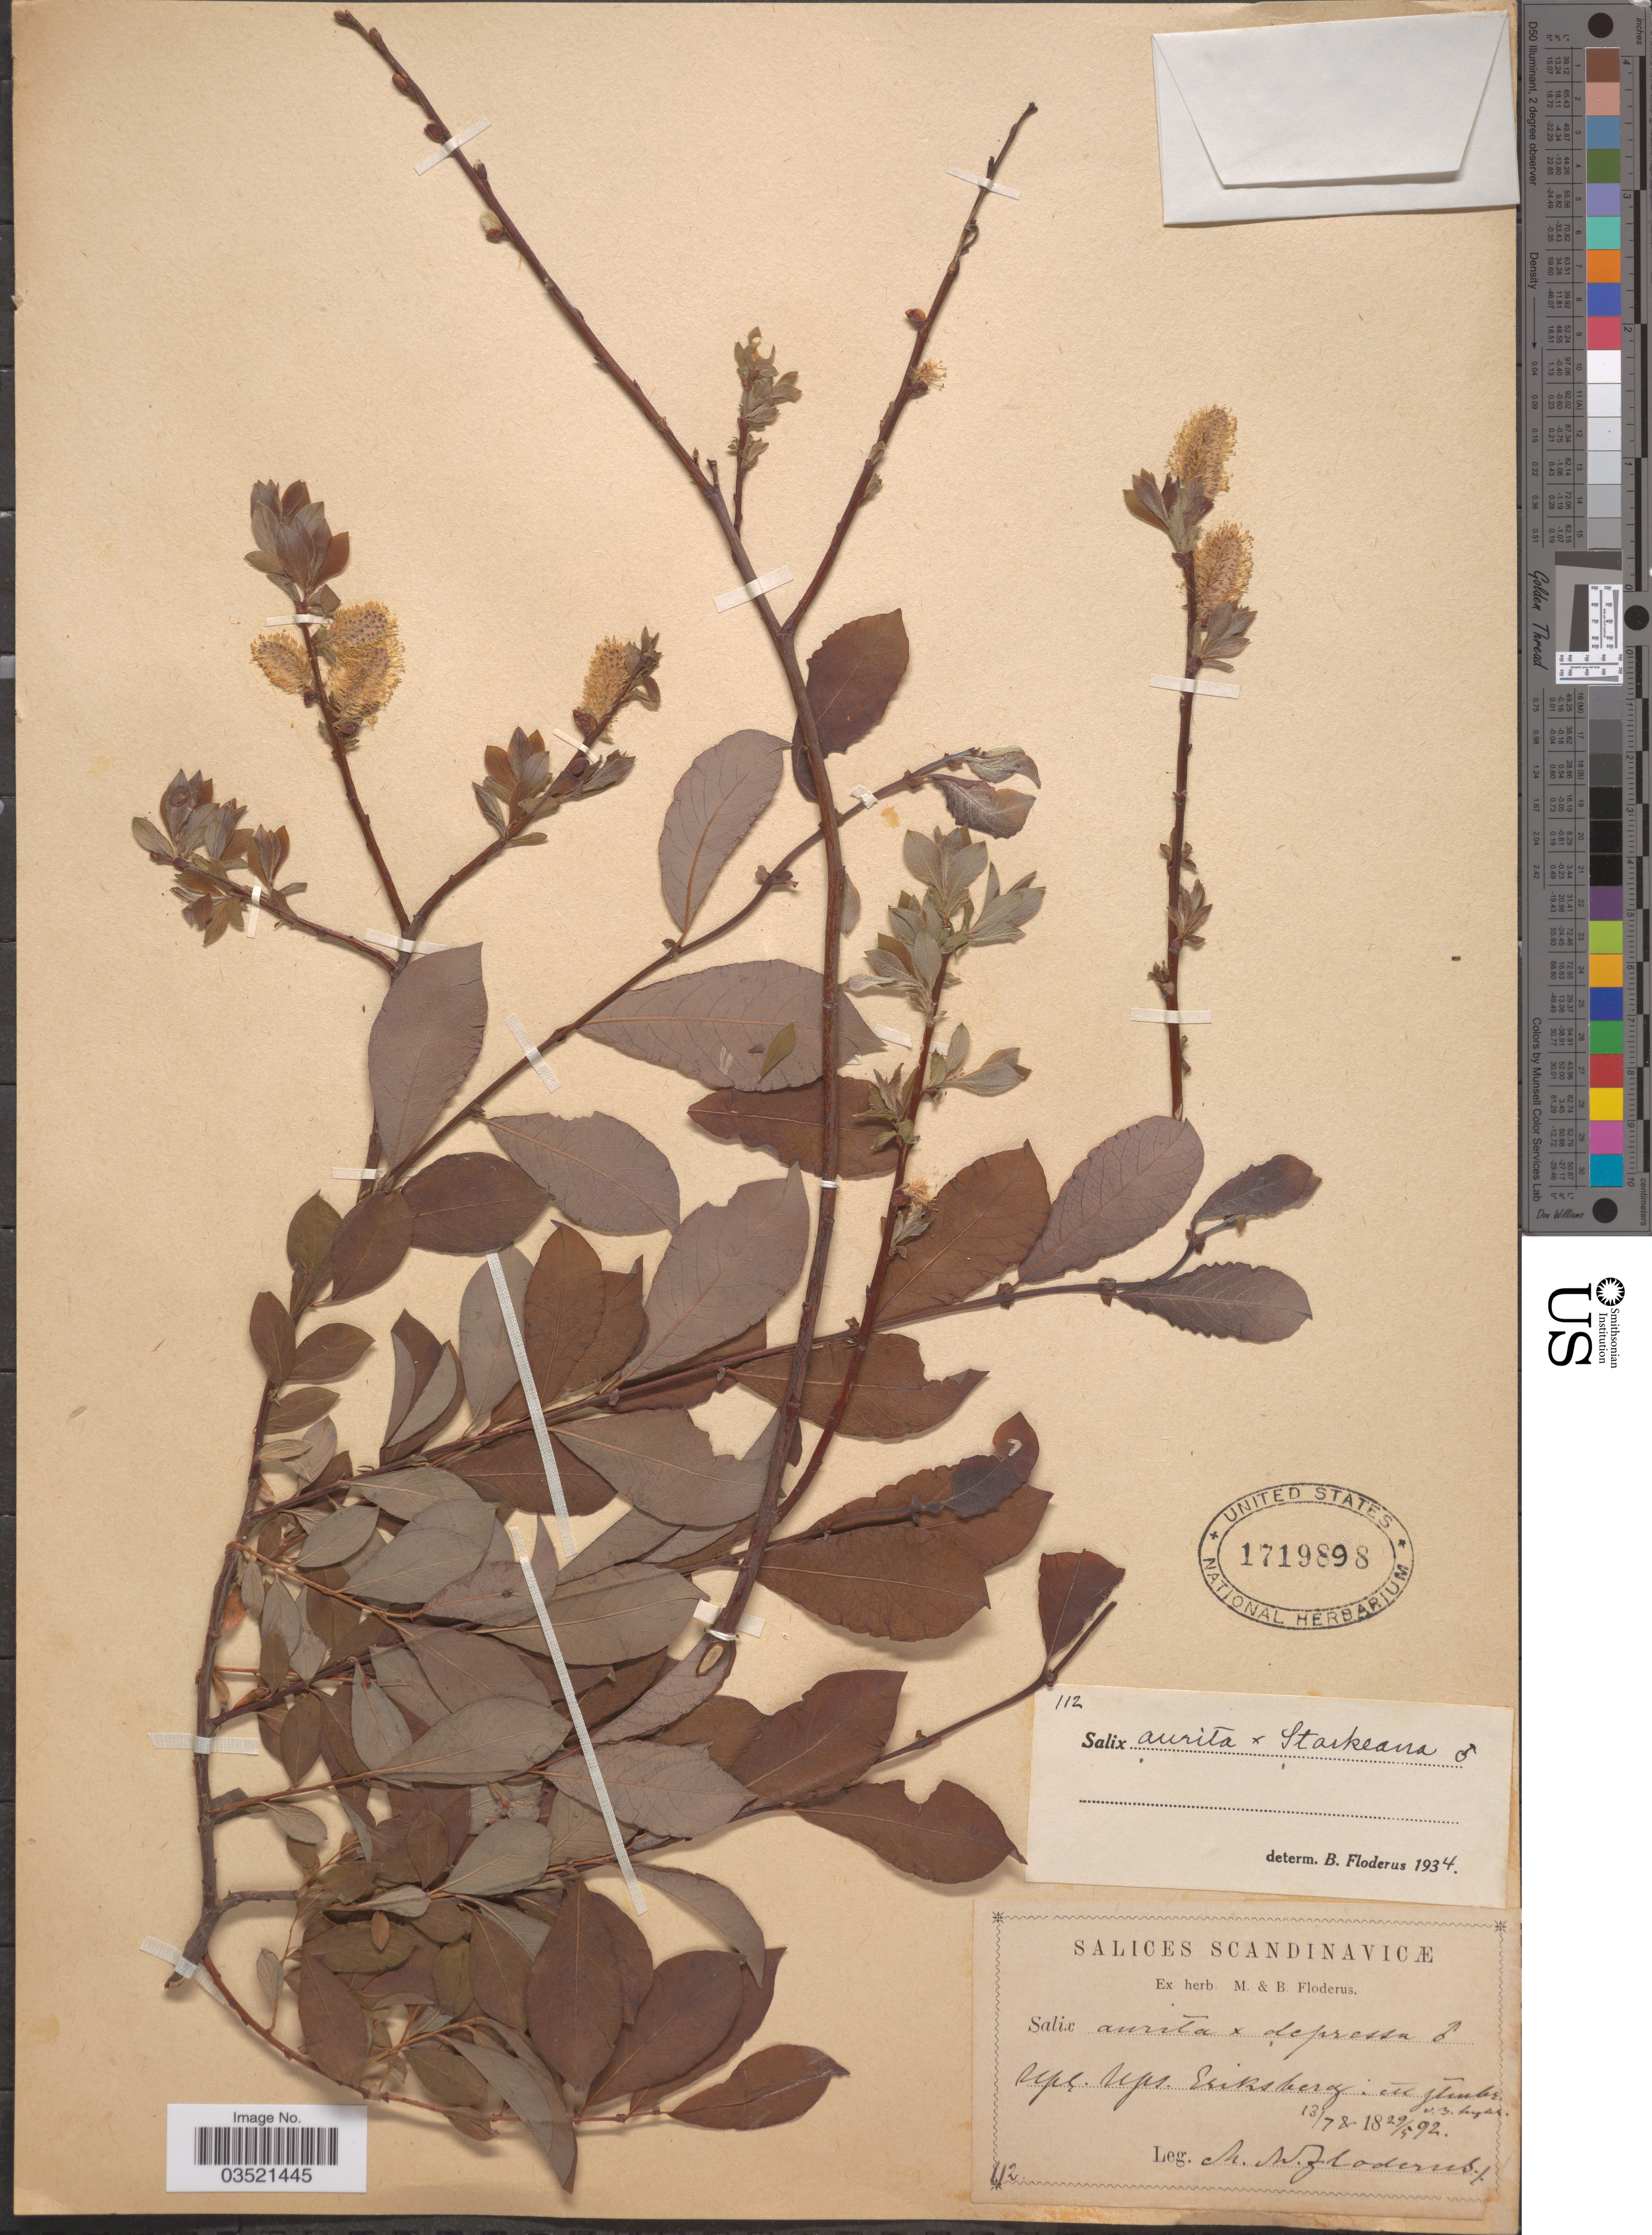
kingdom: Plantae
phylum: Tracheophyta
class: Magnoliopsida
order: Malpighiales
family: Salicaceae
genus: Salix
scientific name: Salix aurita x S. starkeana Willd.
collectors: M. Floderus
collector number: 42*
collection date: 1892-05-29/1892-07-13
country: Sweden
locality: Scandinavicæ. Upl. Ups. Eriksberg i ett plubr [interpreted].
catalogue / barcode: US 1719898